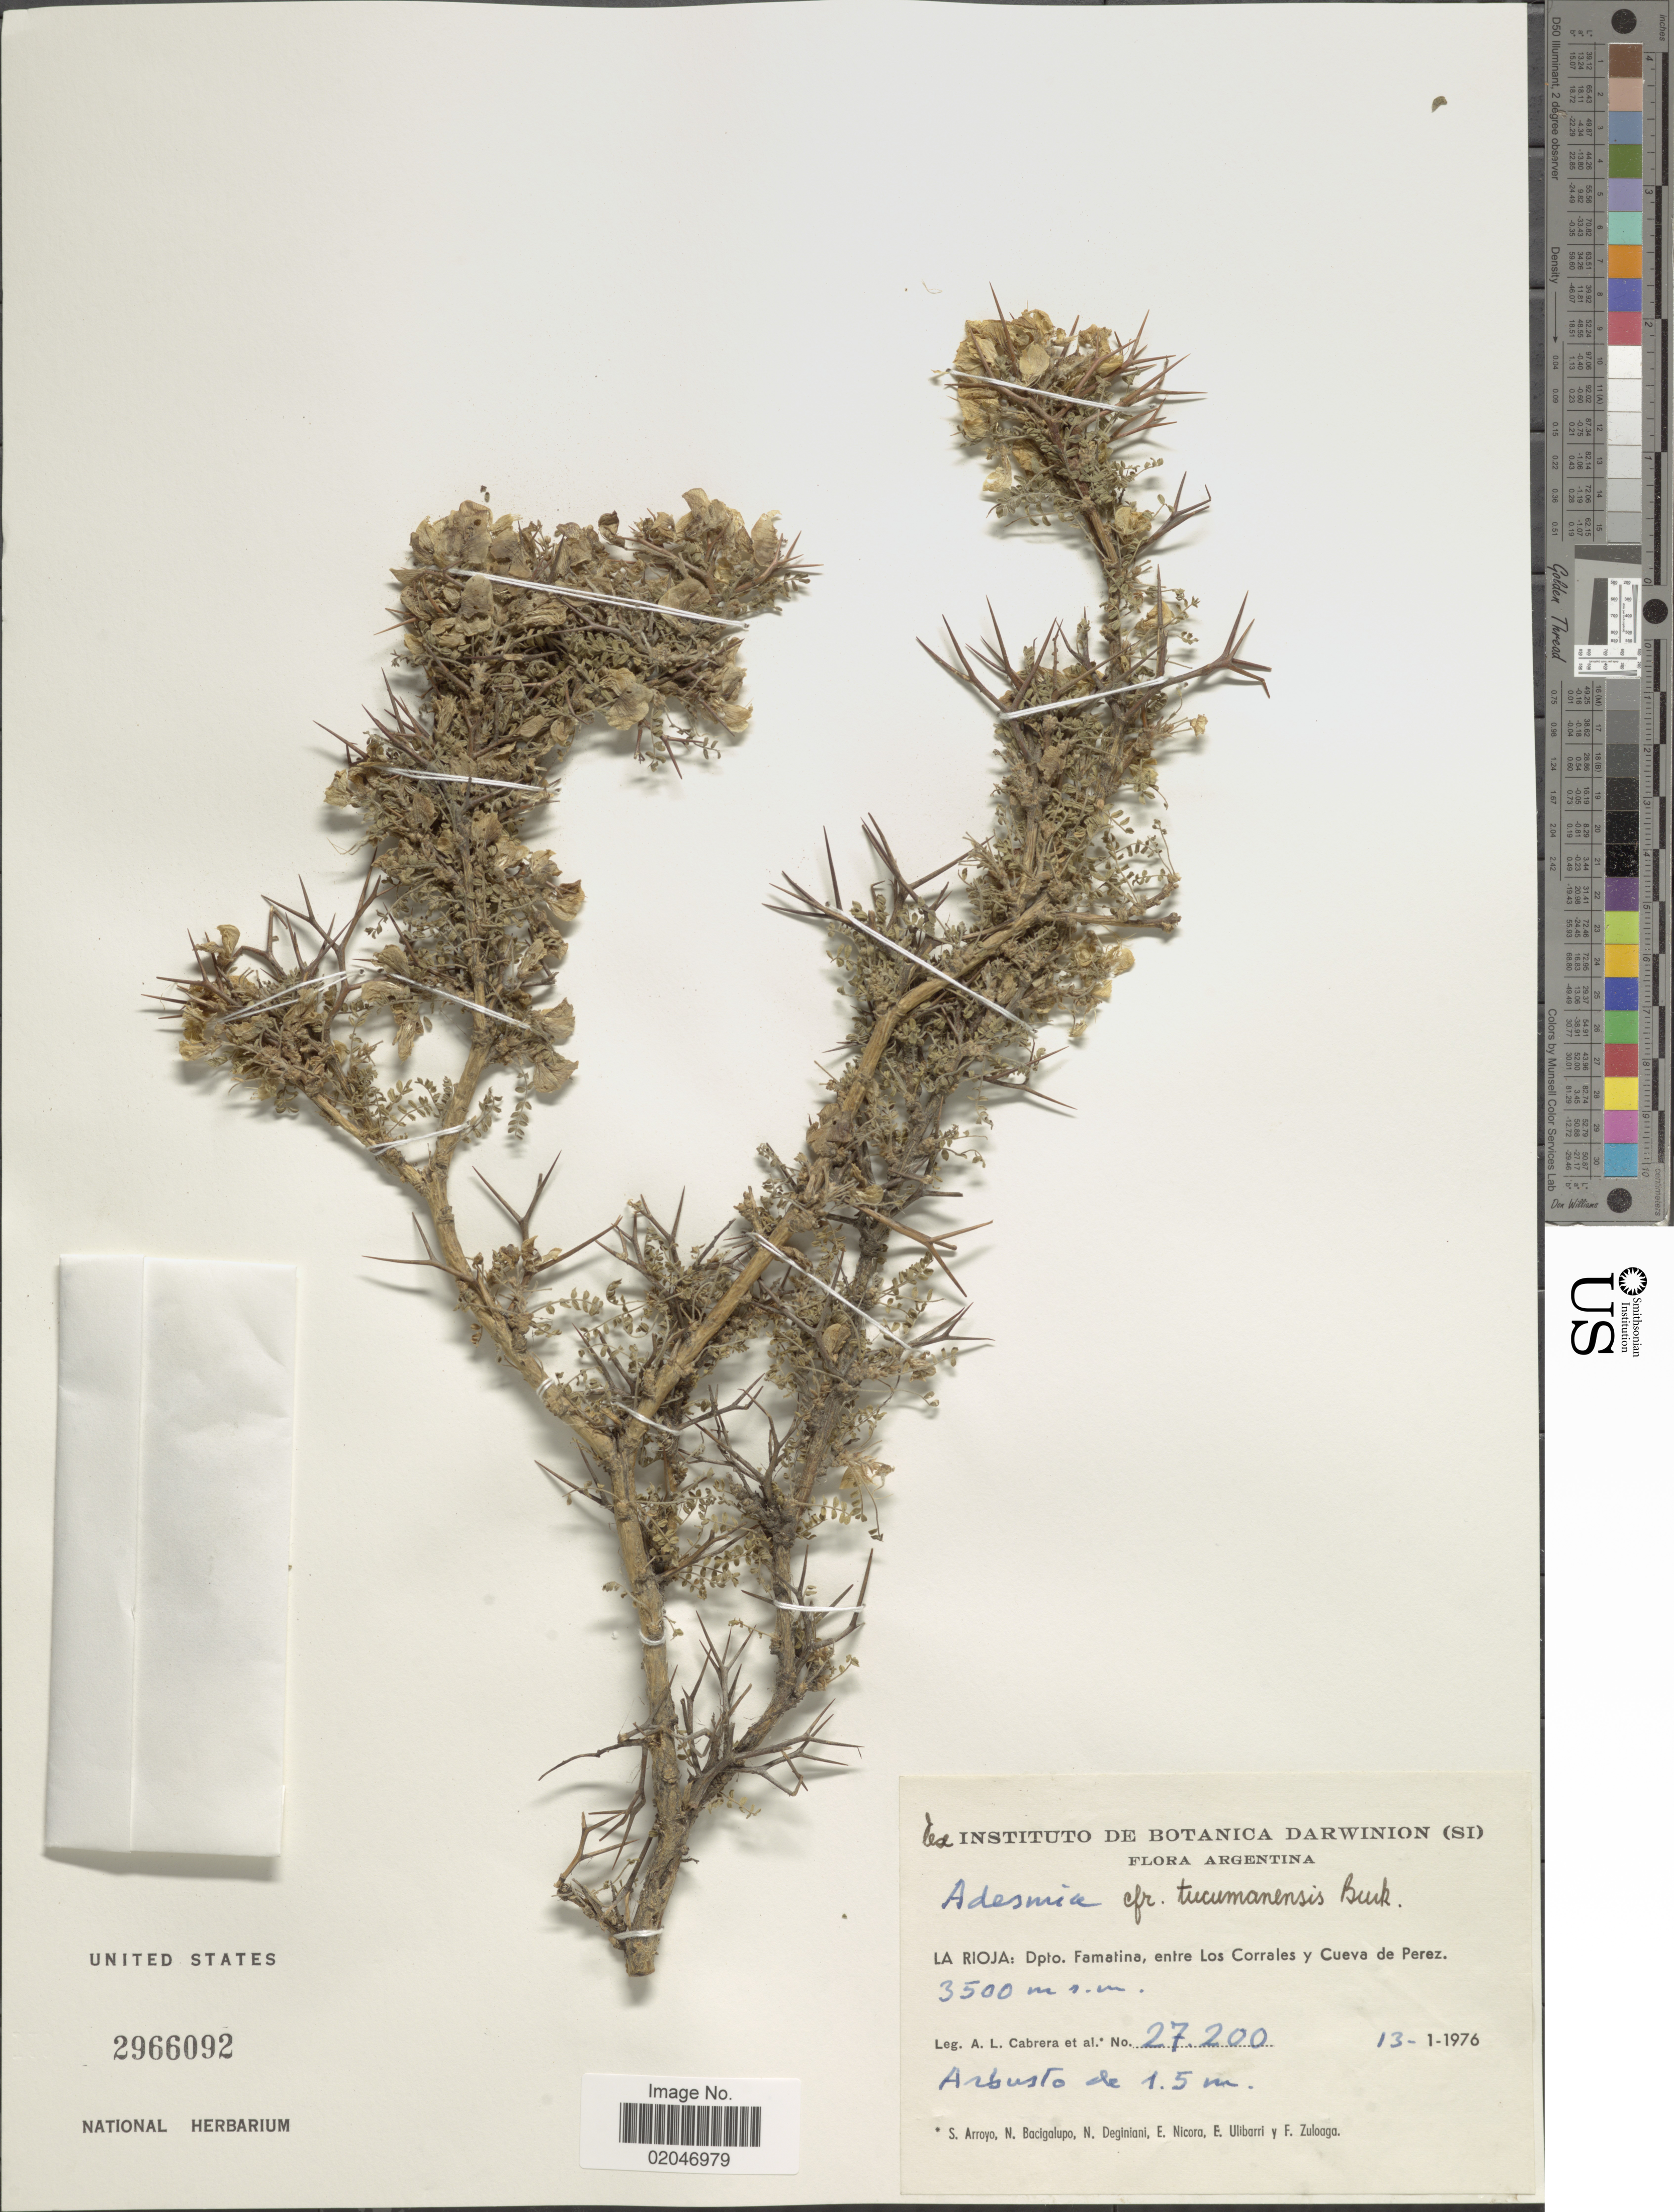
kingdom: Plantae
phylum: Tracheophyta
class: Magnoliopsida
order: Fabales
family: Fabaceae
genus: Adesmia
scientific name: Adesmia inflexa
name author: Griseb.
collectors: A. L. Cabrera, Arroyo, S., N. M. Bacigalupo, N. Deginiani & et al.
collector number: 27200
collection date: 1976-01-13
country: Argentina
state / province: La Rioja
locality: Dpto. Famatina, entre Los Corrales y Cueva de Perez.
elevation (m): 3500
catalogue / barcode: US 2966092